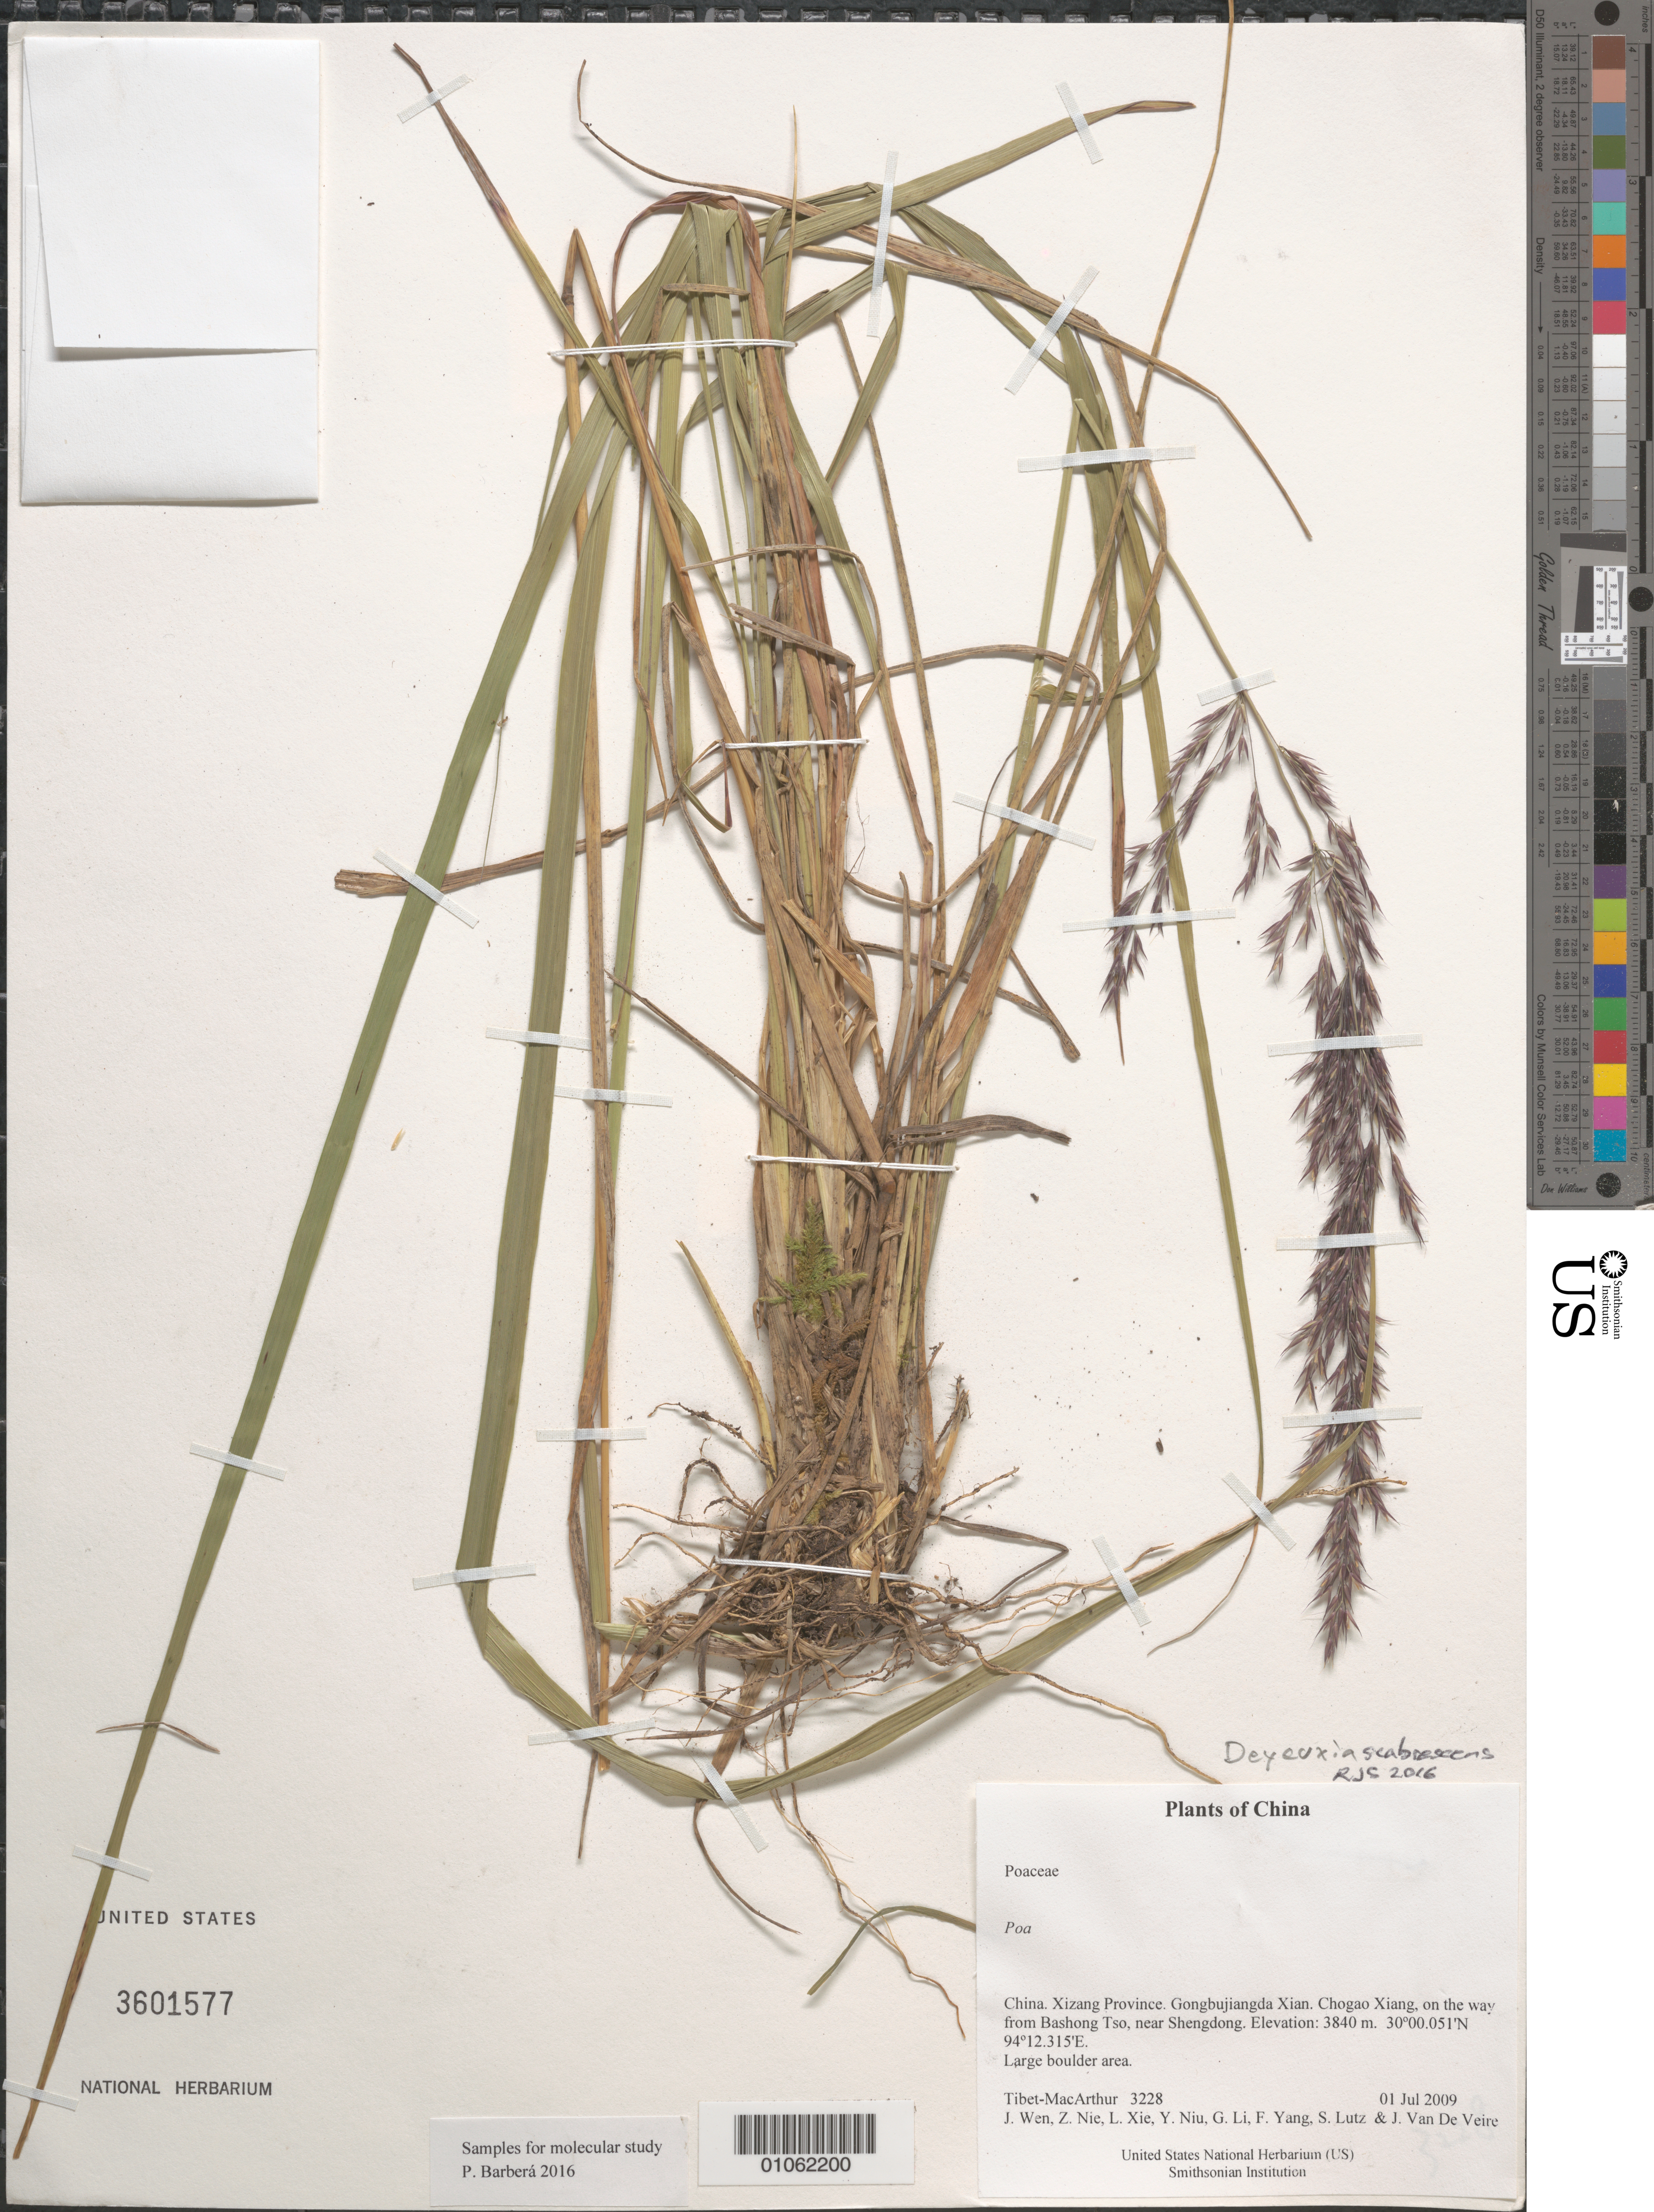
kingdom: Plantae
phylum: Tracheophyta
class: Liliopsida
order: Poales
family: Poaceae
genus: Deyeuxia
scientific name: Deyeuxia scabrescens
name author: (Griseb.) Munro ex Duthie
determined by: Soreng, Robert J., Research Associate (BOT), Smithsonian Institution - National Museum of Natural History (UNITED STATES)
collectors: Tibet-MacArthur, J. Wen, Z. Nie, L. Xie, Y. Niu, G. Li, F. Yang, S. Lutz & J. Van De Veire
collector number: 3228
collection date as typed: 01 Jul 2009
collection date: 2009-07-01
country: China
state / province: Xizang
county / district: Gongbujiangda Xian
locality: Chogao Xiang, on the way from Bashong Tso, near Shengdong.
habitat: Large boulder area.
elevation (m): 3840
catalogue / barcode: US 3601577